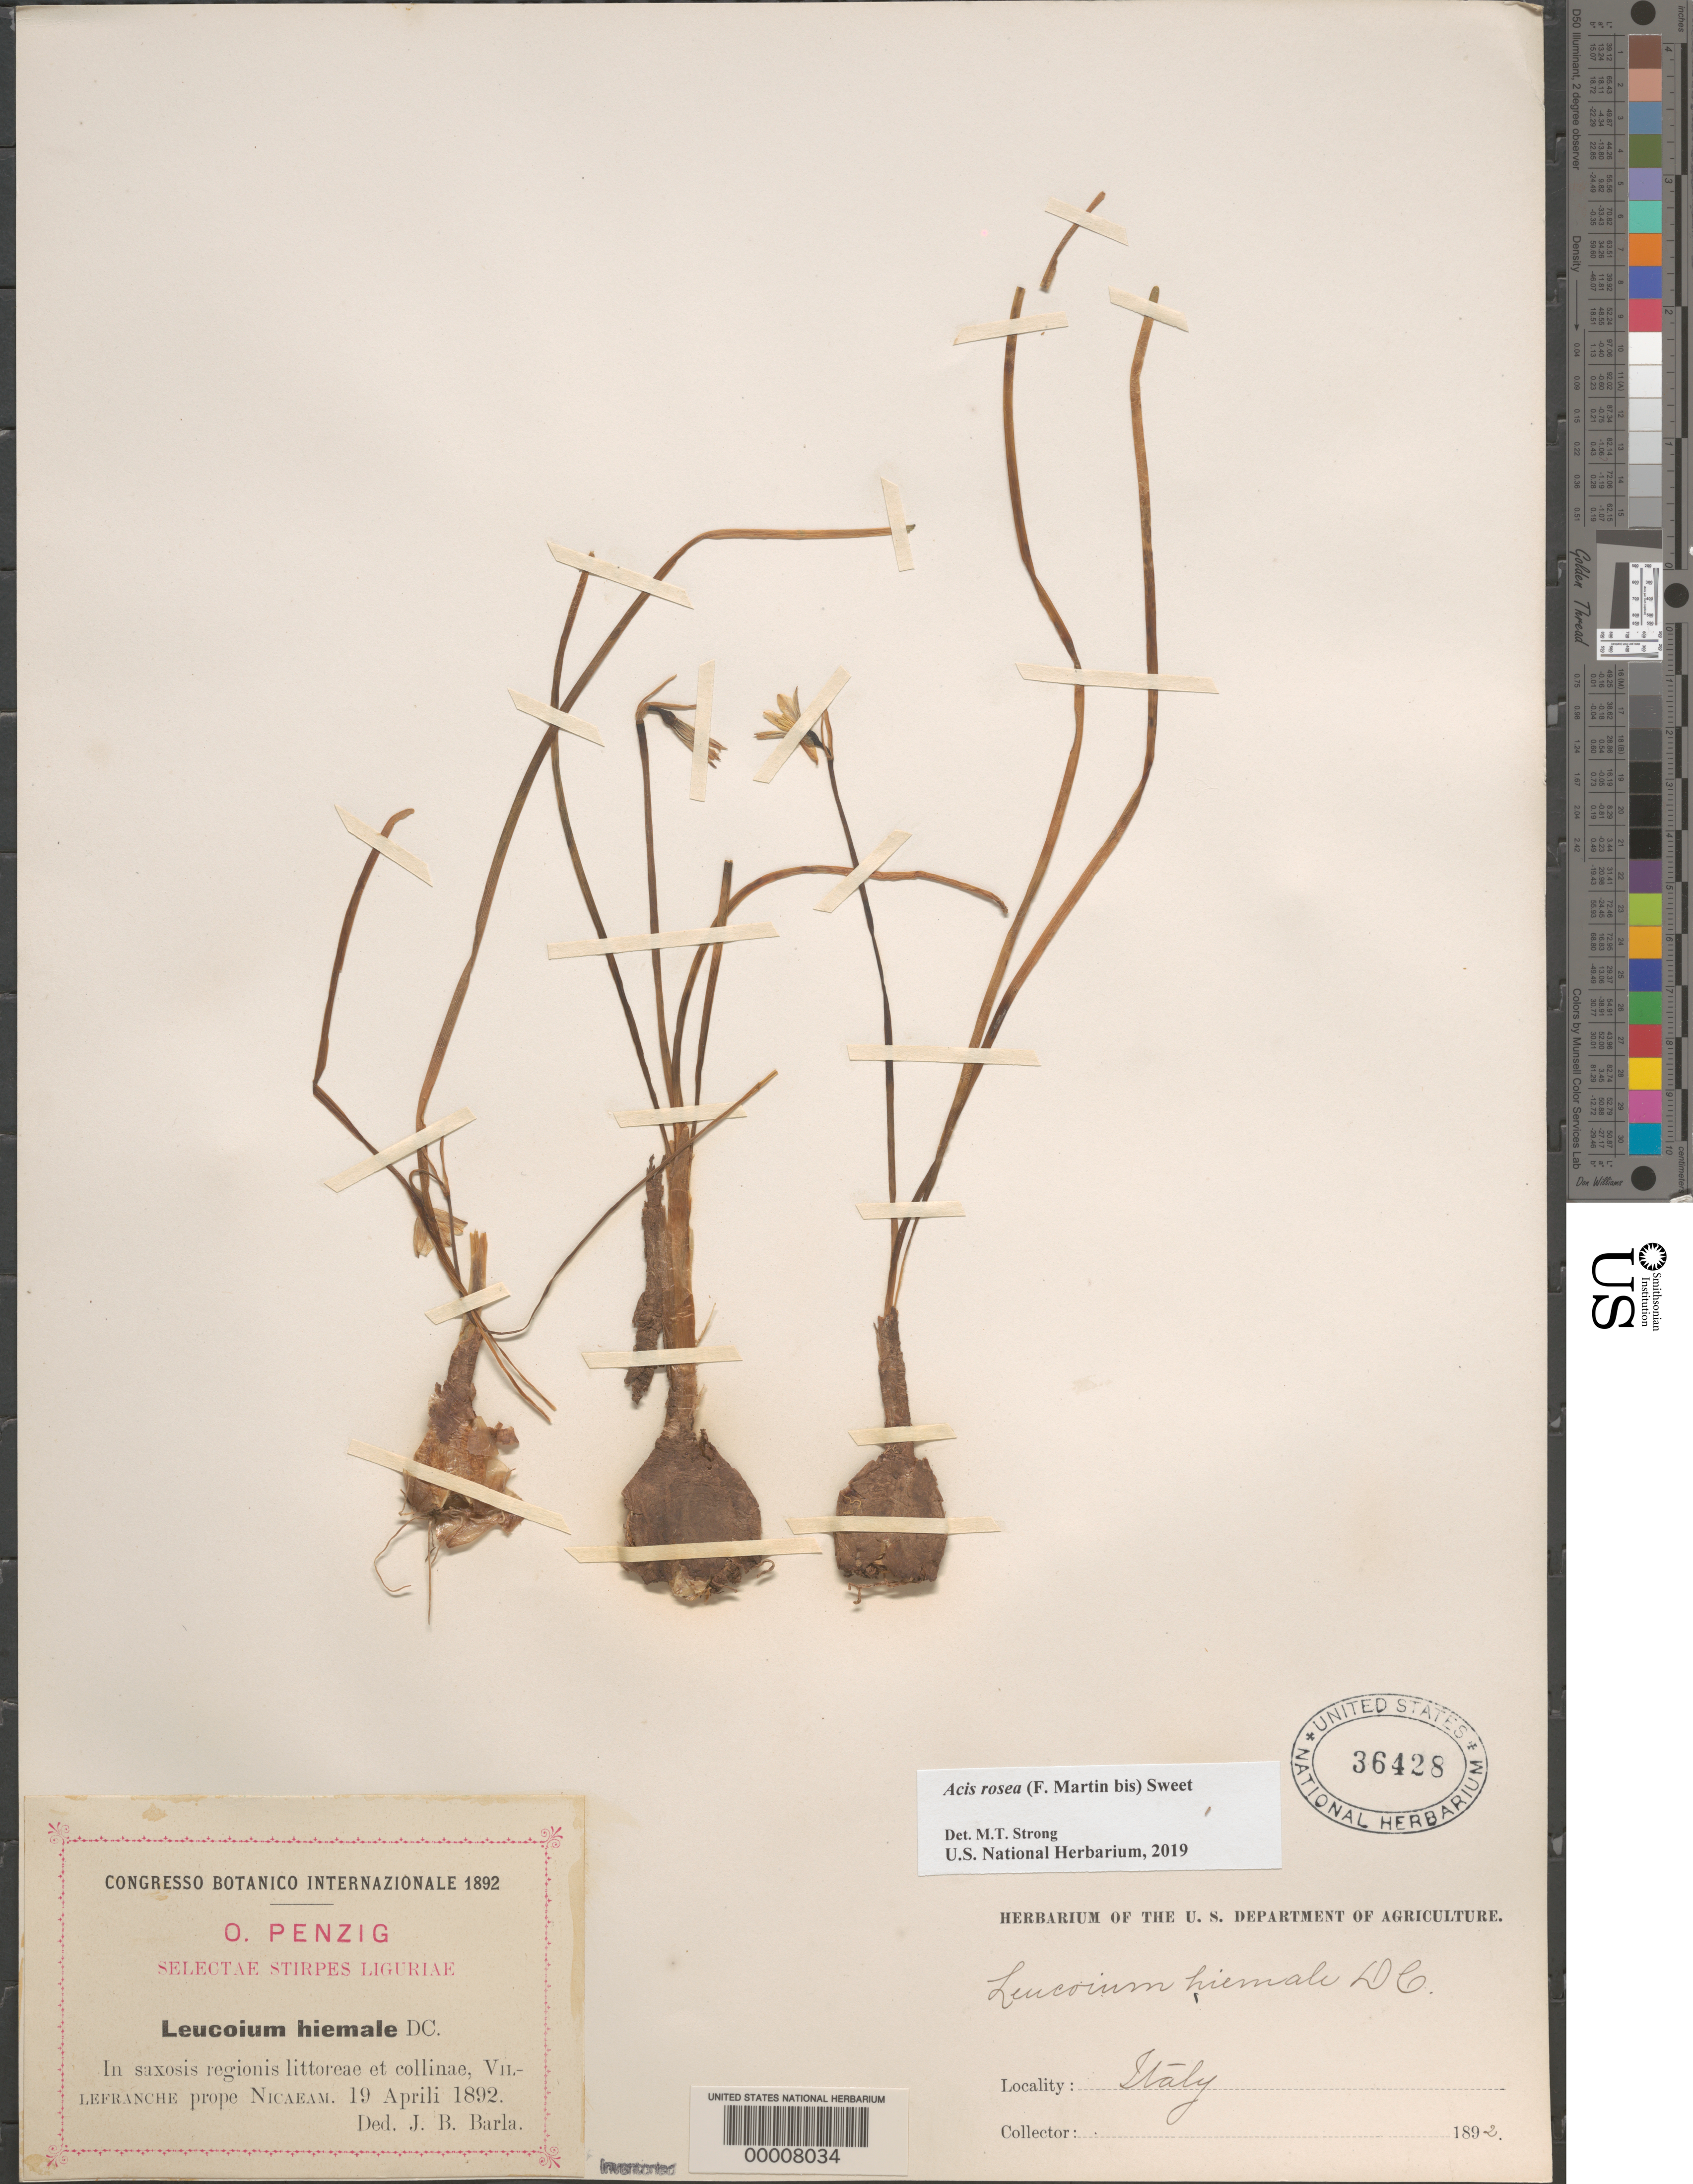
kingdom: Plantae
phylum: Tracheophyta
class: Liliopsida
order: Asparagales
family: Amaryllidaceae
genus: Acis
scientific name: Acis rosea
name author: (F. Martin bis) Sweet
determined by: Strong, Mark T., (BOT), Smithsonian Institution - National Museum of Natural History (UNITED STATES)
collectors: O. Penzig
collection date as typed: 19 Apr 1892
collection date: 1892-04-19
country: France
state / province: Provence-Alpes-Cote d'Azur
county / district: Alpes-Maritimes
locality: Villefranche, near nice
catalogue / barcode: US 36428